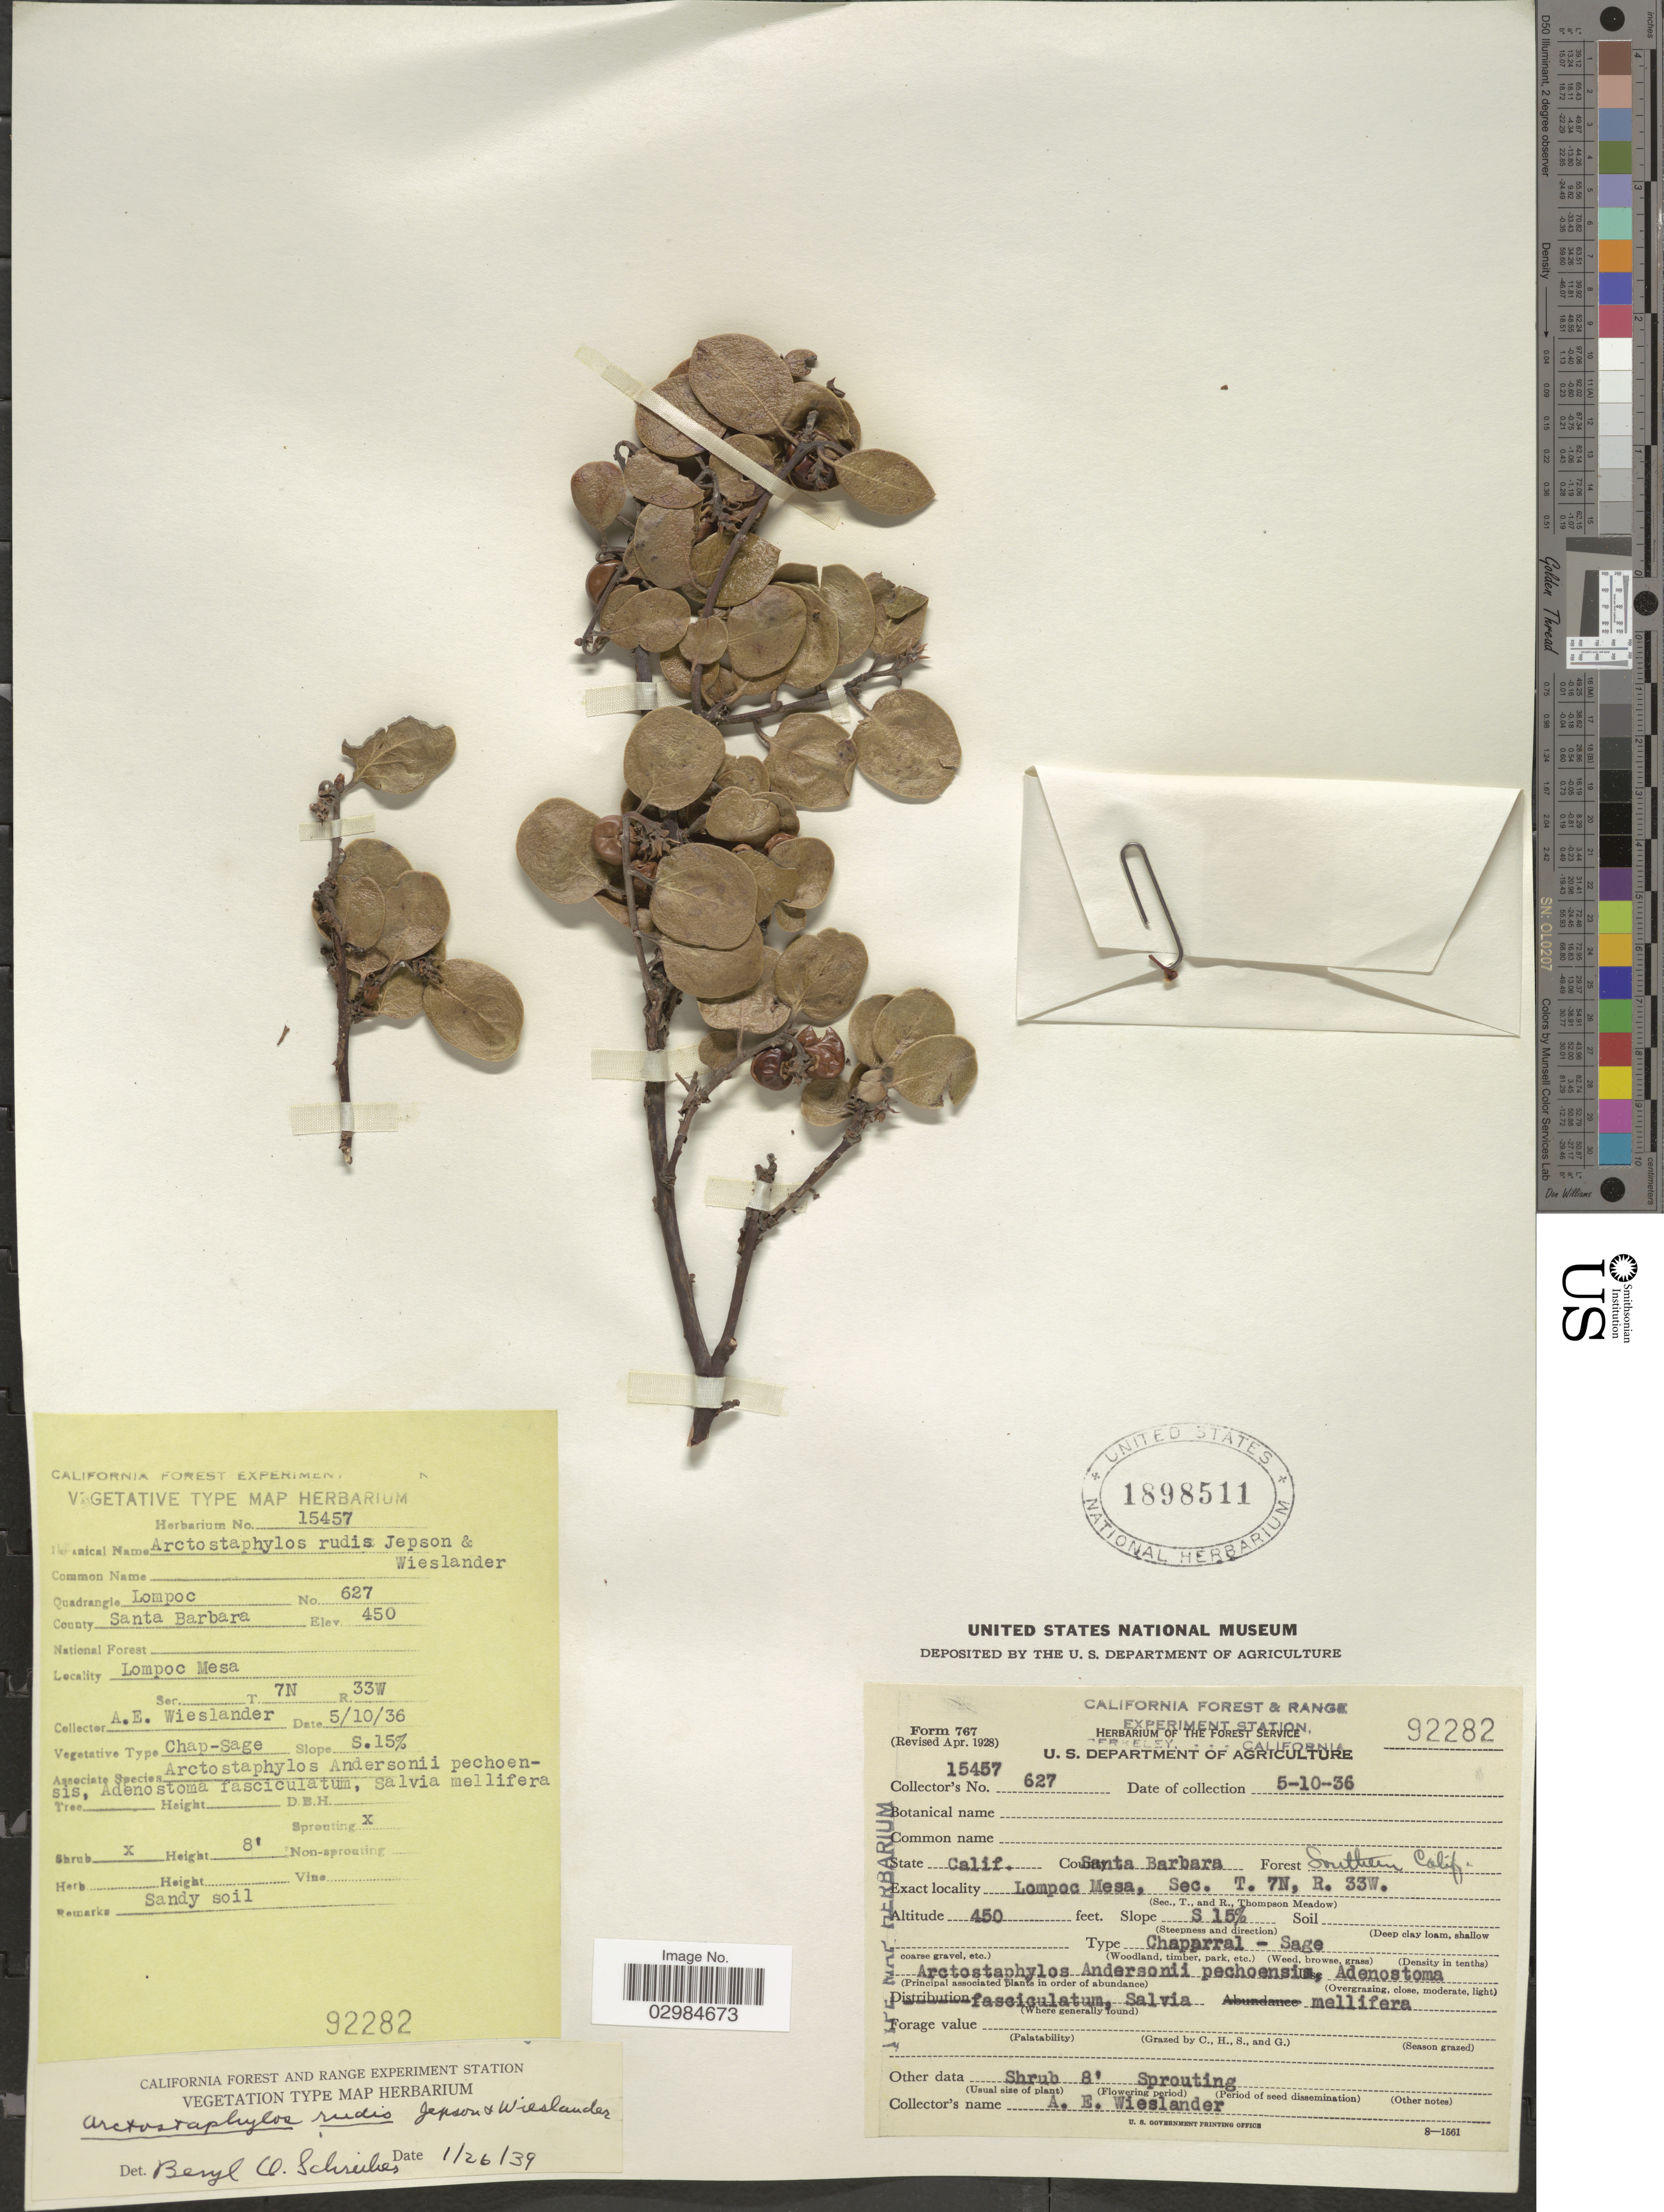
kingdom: Plantae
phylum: Tracheophyta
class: Magnoliopsida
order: Ericales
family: Ericaceae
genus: Arctostaphylos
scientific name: Arctostaphylos rudis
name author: Jeps. & Wiesl.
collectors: A. E. Wieslander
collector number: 627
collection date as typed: Transcribed d/m/y: 10/5/36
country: United States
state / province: California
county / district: Santa Barbara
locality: Lompoc. County Santa Barbara. Southern Calif. Lompoc Mesa, T7N, R33W.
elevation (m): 137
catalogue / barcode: US 1898511